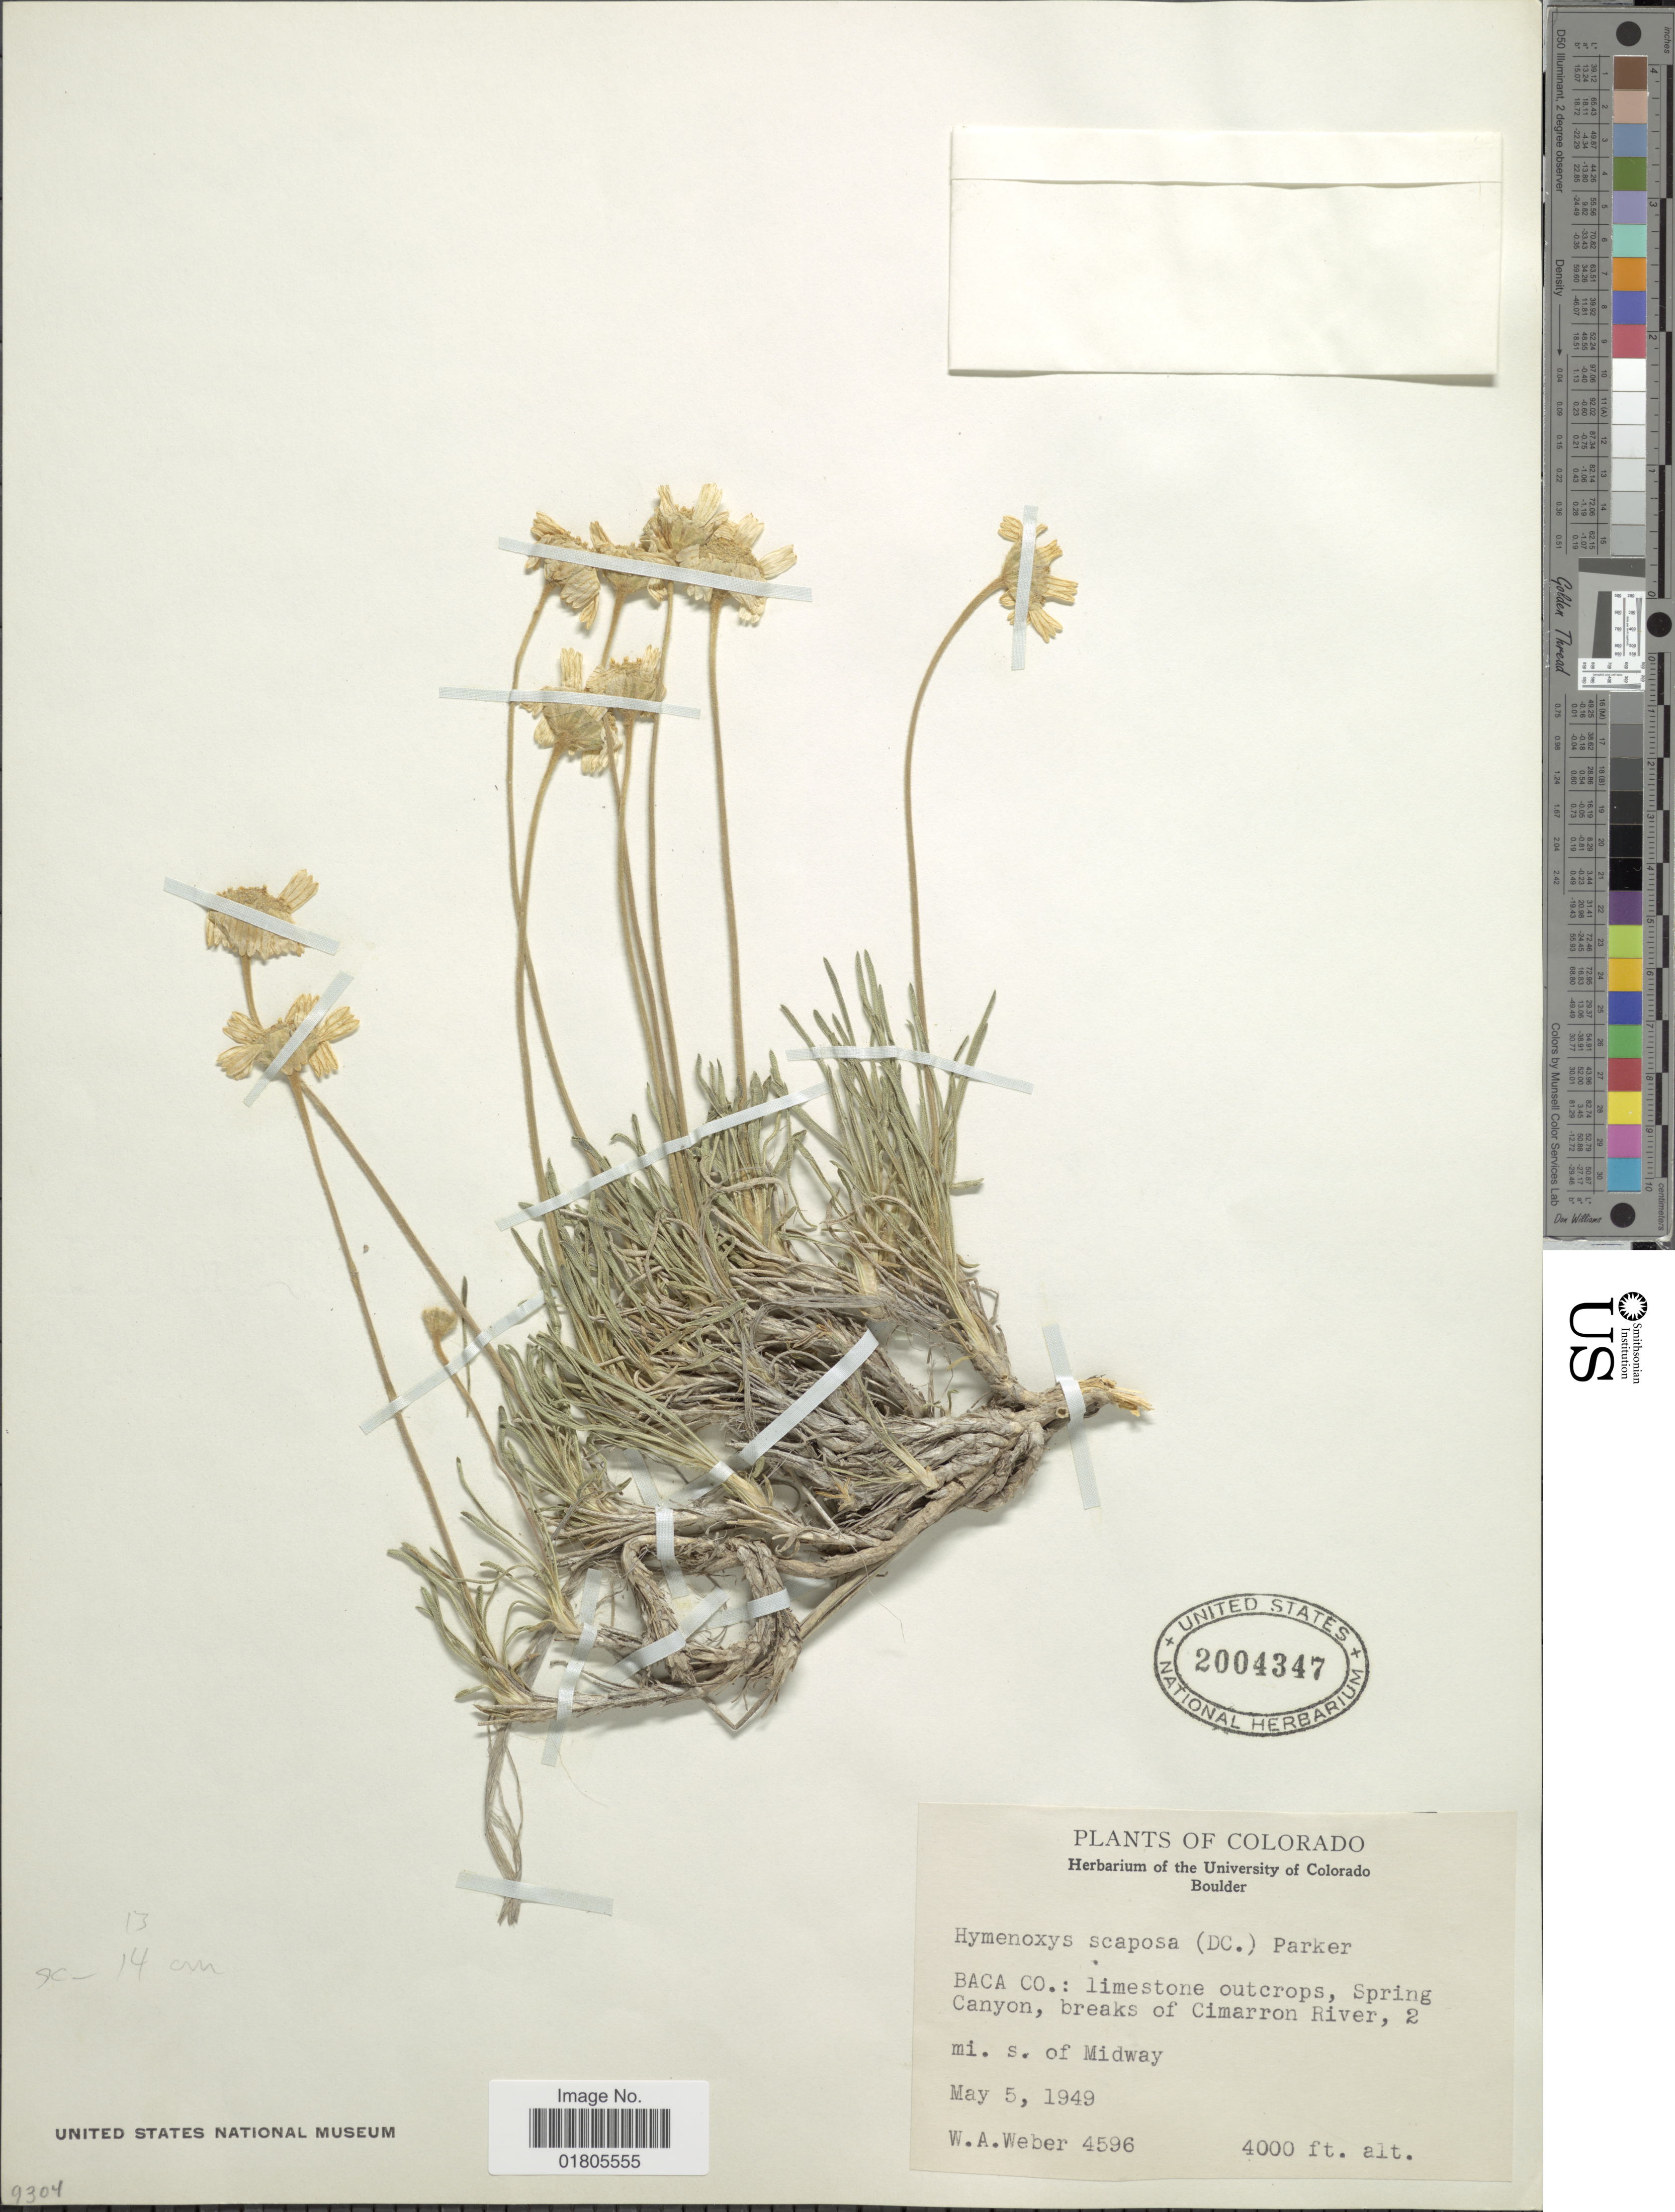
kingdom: Plantae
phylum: Tracheophyta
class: Magnoliopsida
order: Asterales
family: Asteraceae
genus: Actinea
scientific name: Actinea scaposa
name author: (DC.) Kuntze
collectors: W. A. Weber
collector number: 4596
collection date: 1949-05-05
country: United States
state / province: Colorado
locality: Baca Co.: Spring Canyon, breaks of Cimarron River, 2 mi. s. of Midway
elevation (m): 1219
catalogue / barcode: US 2004347